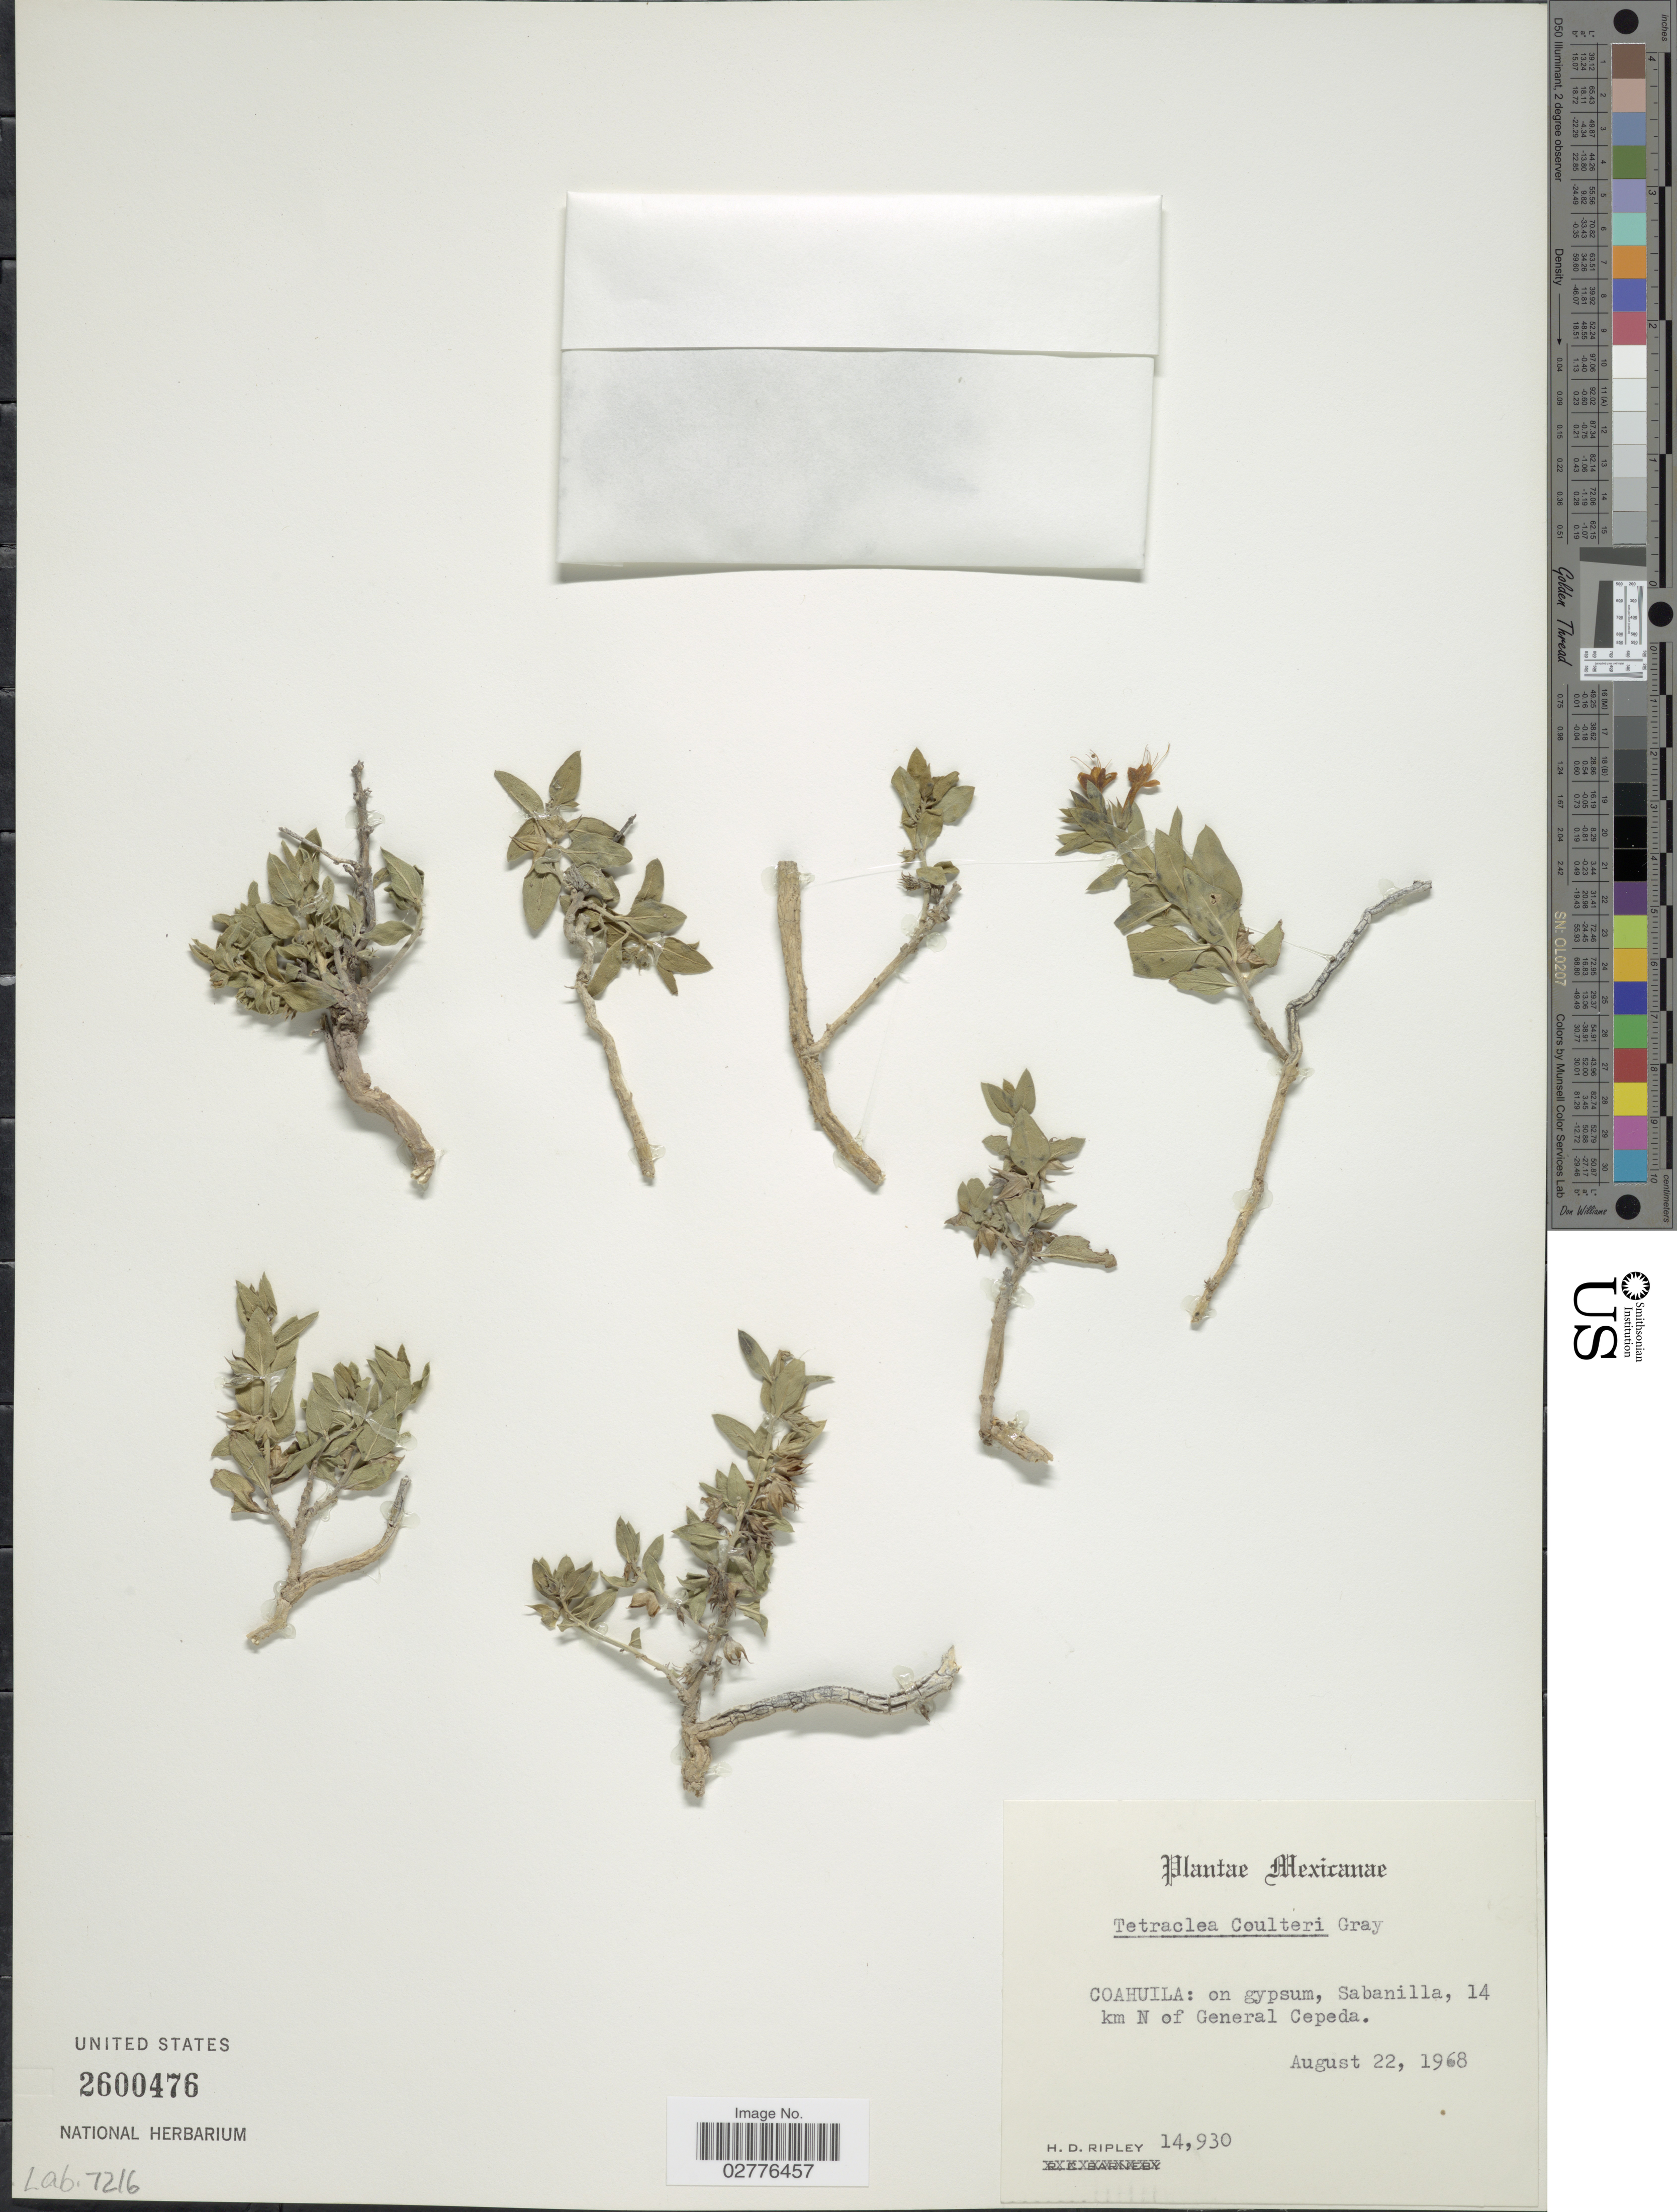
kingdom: Plantae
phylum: Tracheophyta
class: Magnoliopsida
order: Lamiales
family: Lamiaceae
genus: Tetraclea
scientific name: Tetraclea coulteri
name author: A. Gray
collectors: H. Ripley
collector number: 14930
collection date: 1968-08-22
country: Mexico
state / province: Coahuila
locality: On gypsum, Sabanilla, 14 km N of General Cepeda.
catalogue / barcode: US 2600476